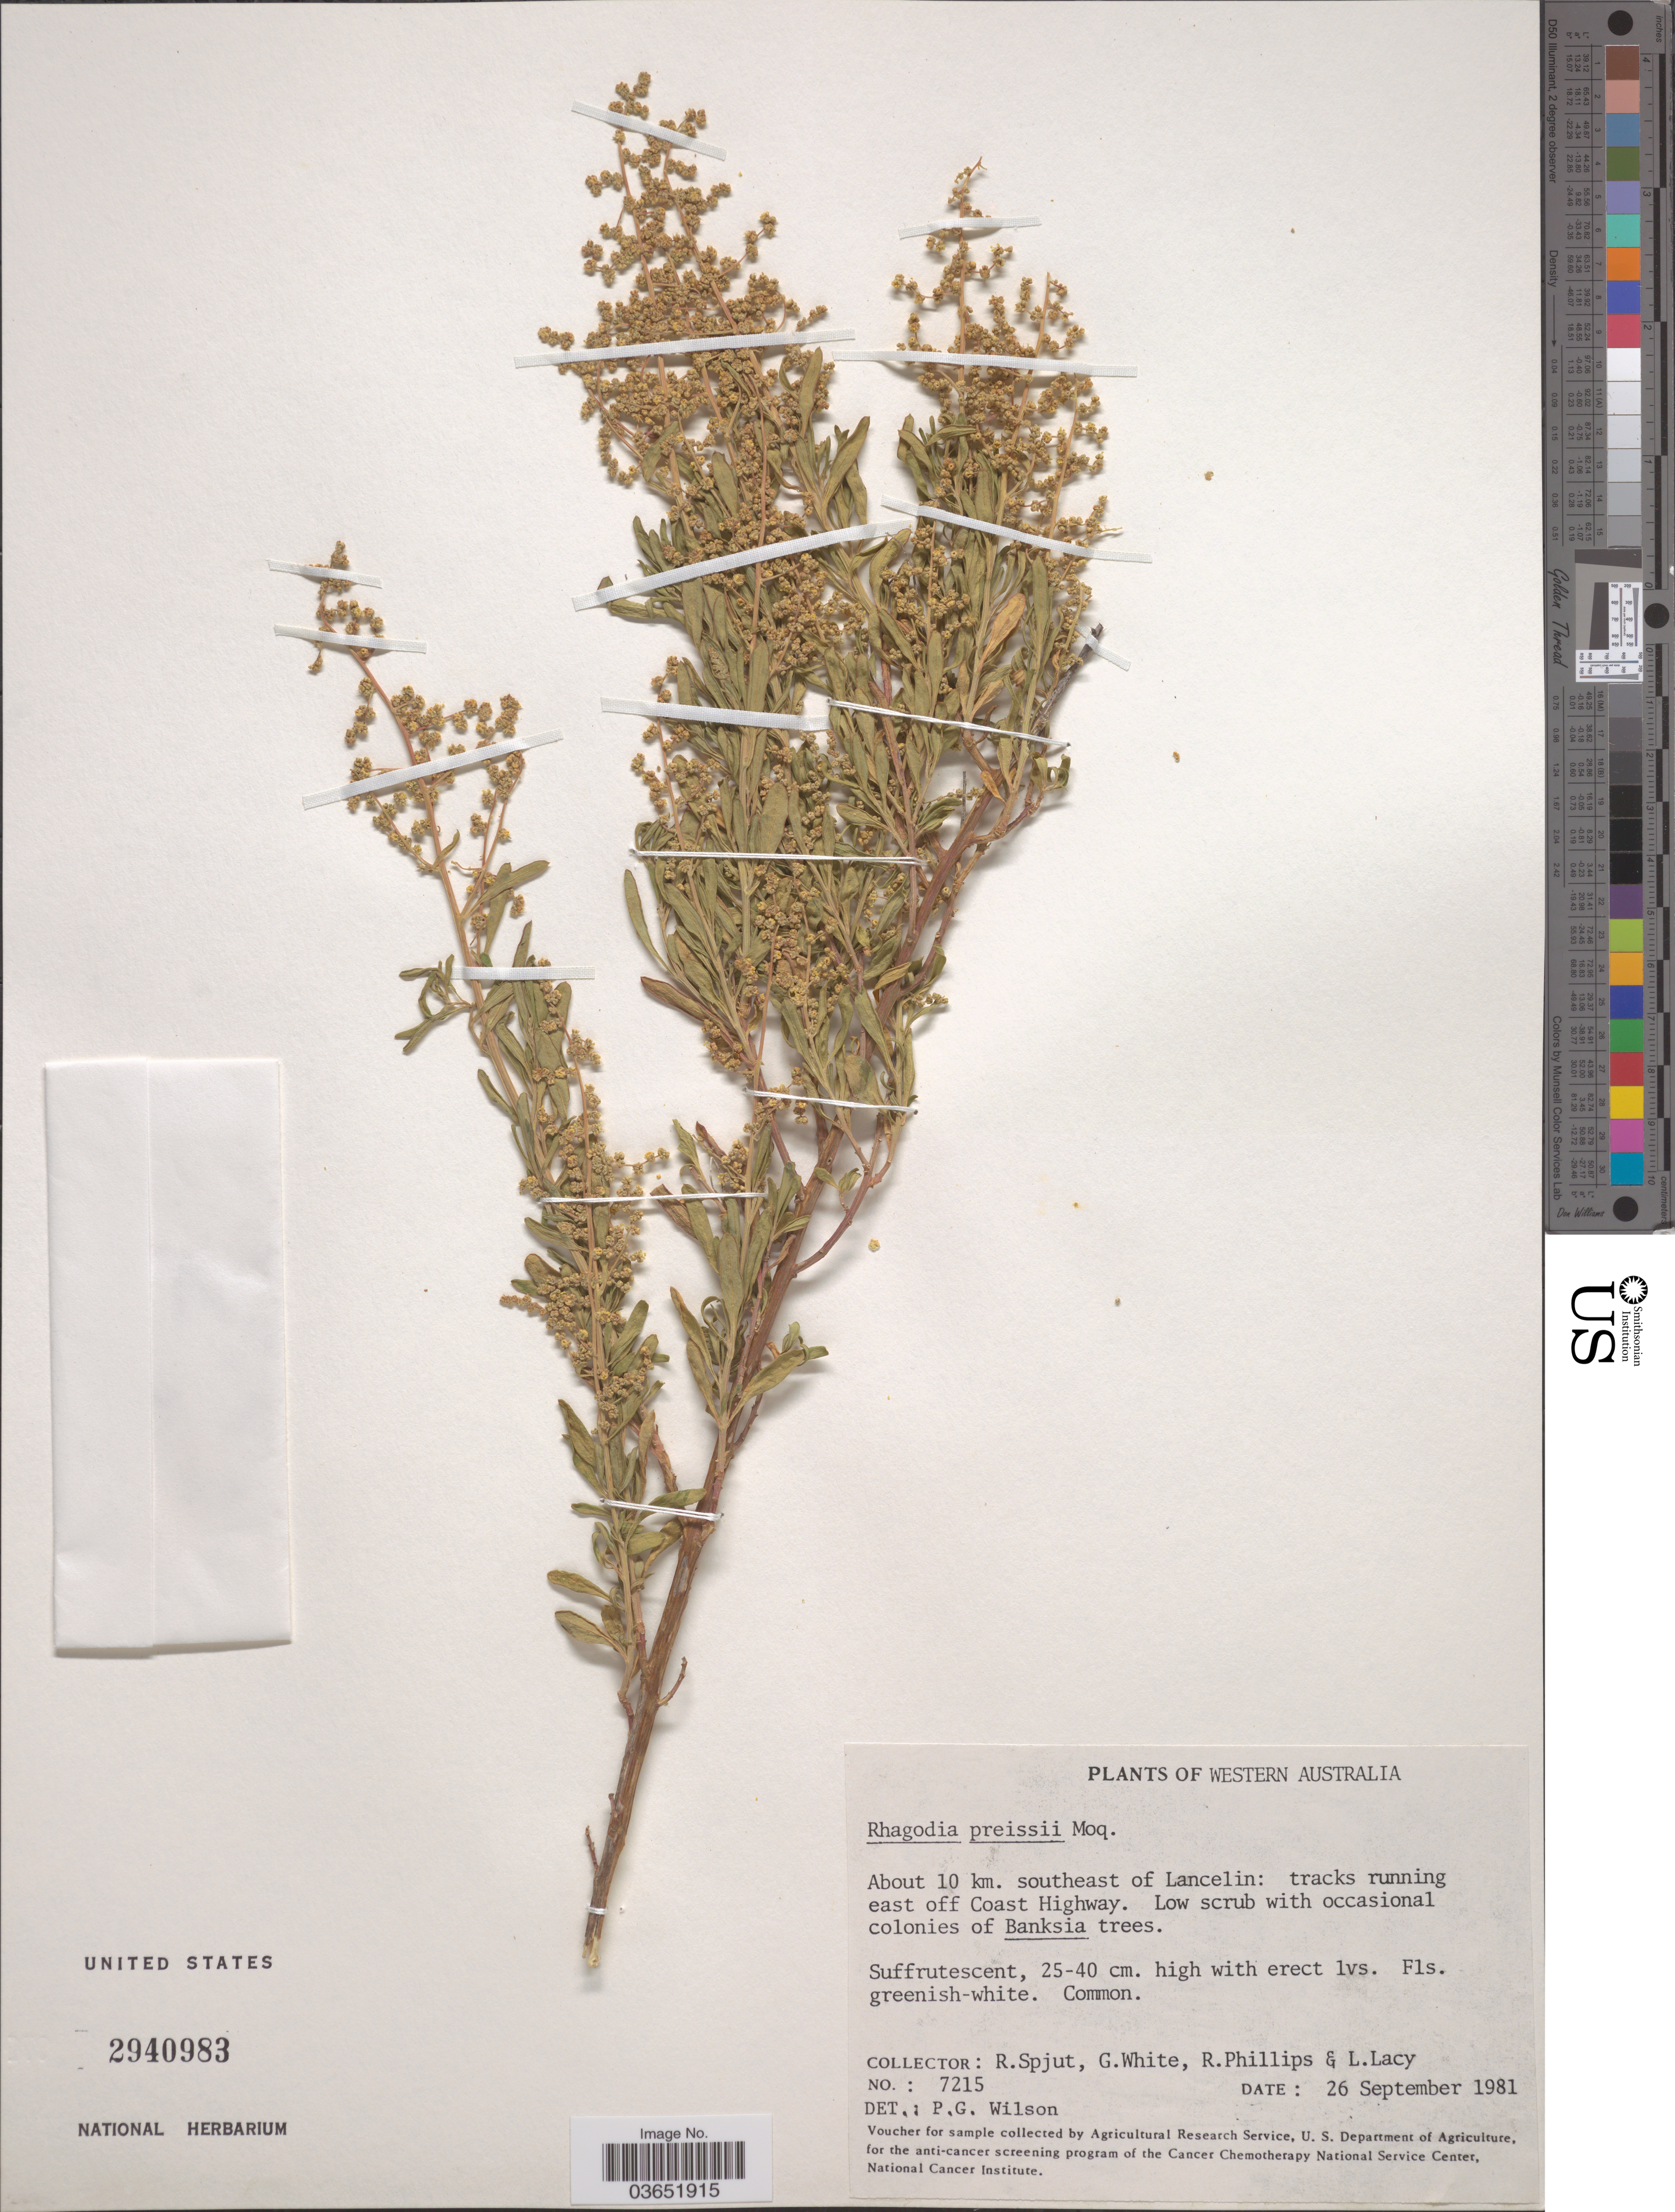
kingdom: Plantae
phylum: Tracheophyta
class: Magnoliopsida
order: Caryophyllales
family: Amaranthaceae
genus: Rhagodia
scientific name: Rhagodia preissii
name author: Moq.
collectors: R. Spjut, G. White, R. Phillips & L. Lacy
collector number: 7215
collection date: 1981-09-26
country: Australia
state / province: Western Australia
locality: About 10 km. southeast of Lancelin: tracks running east off Coast Highway.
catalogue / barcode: US 2940983